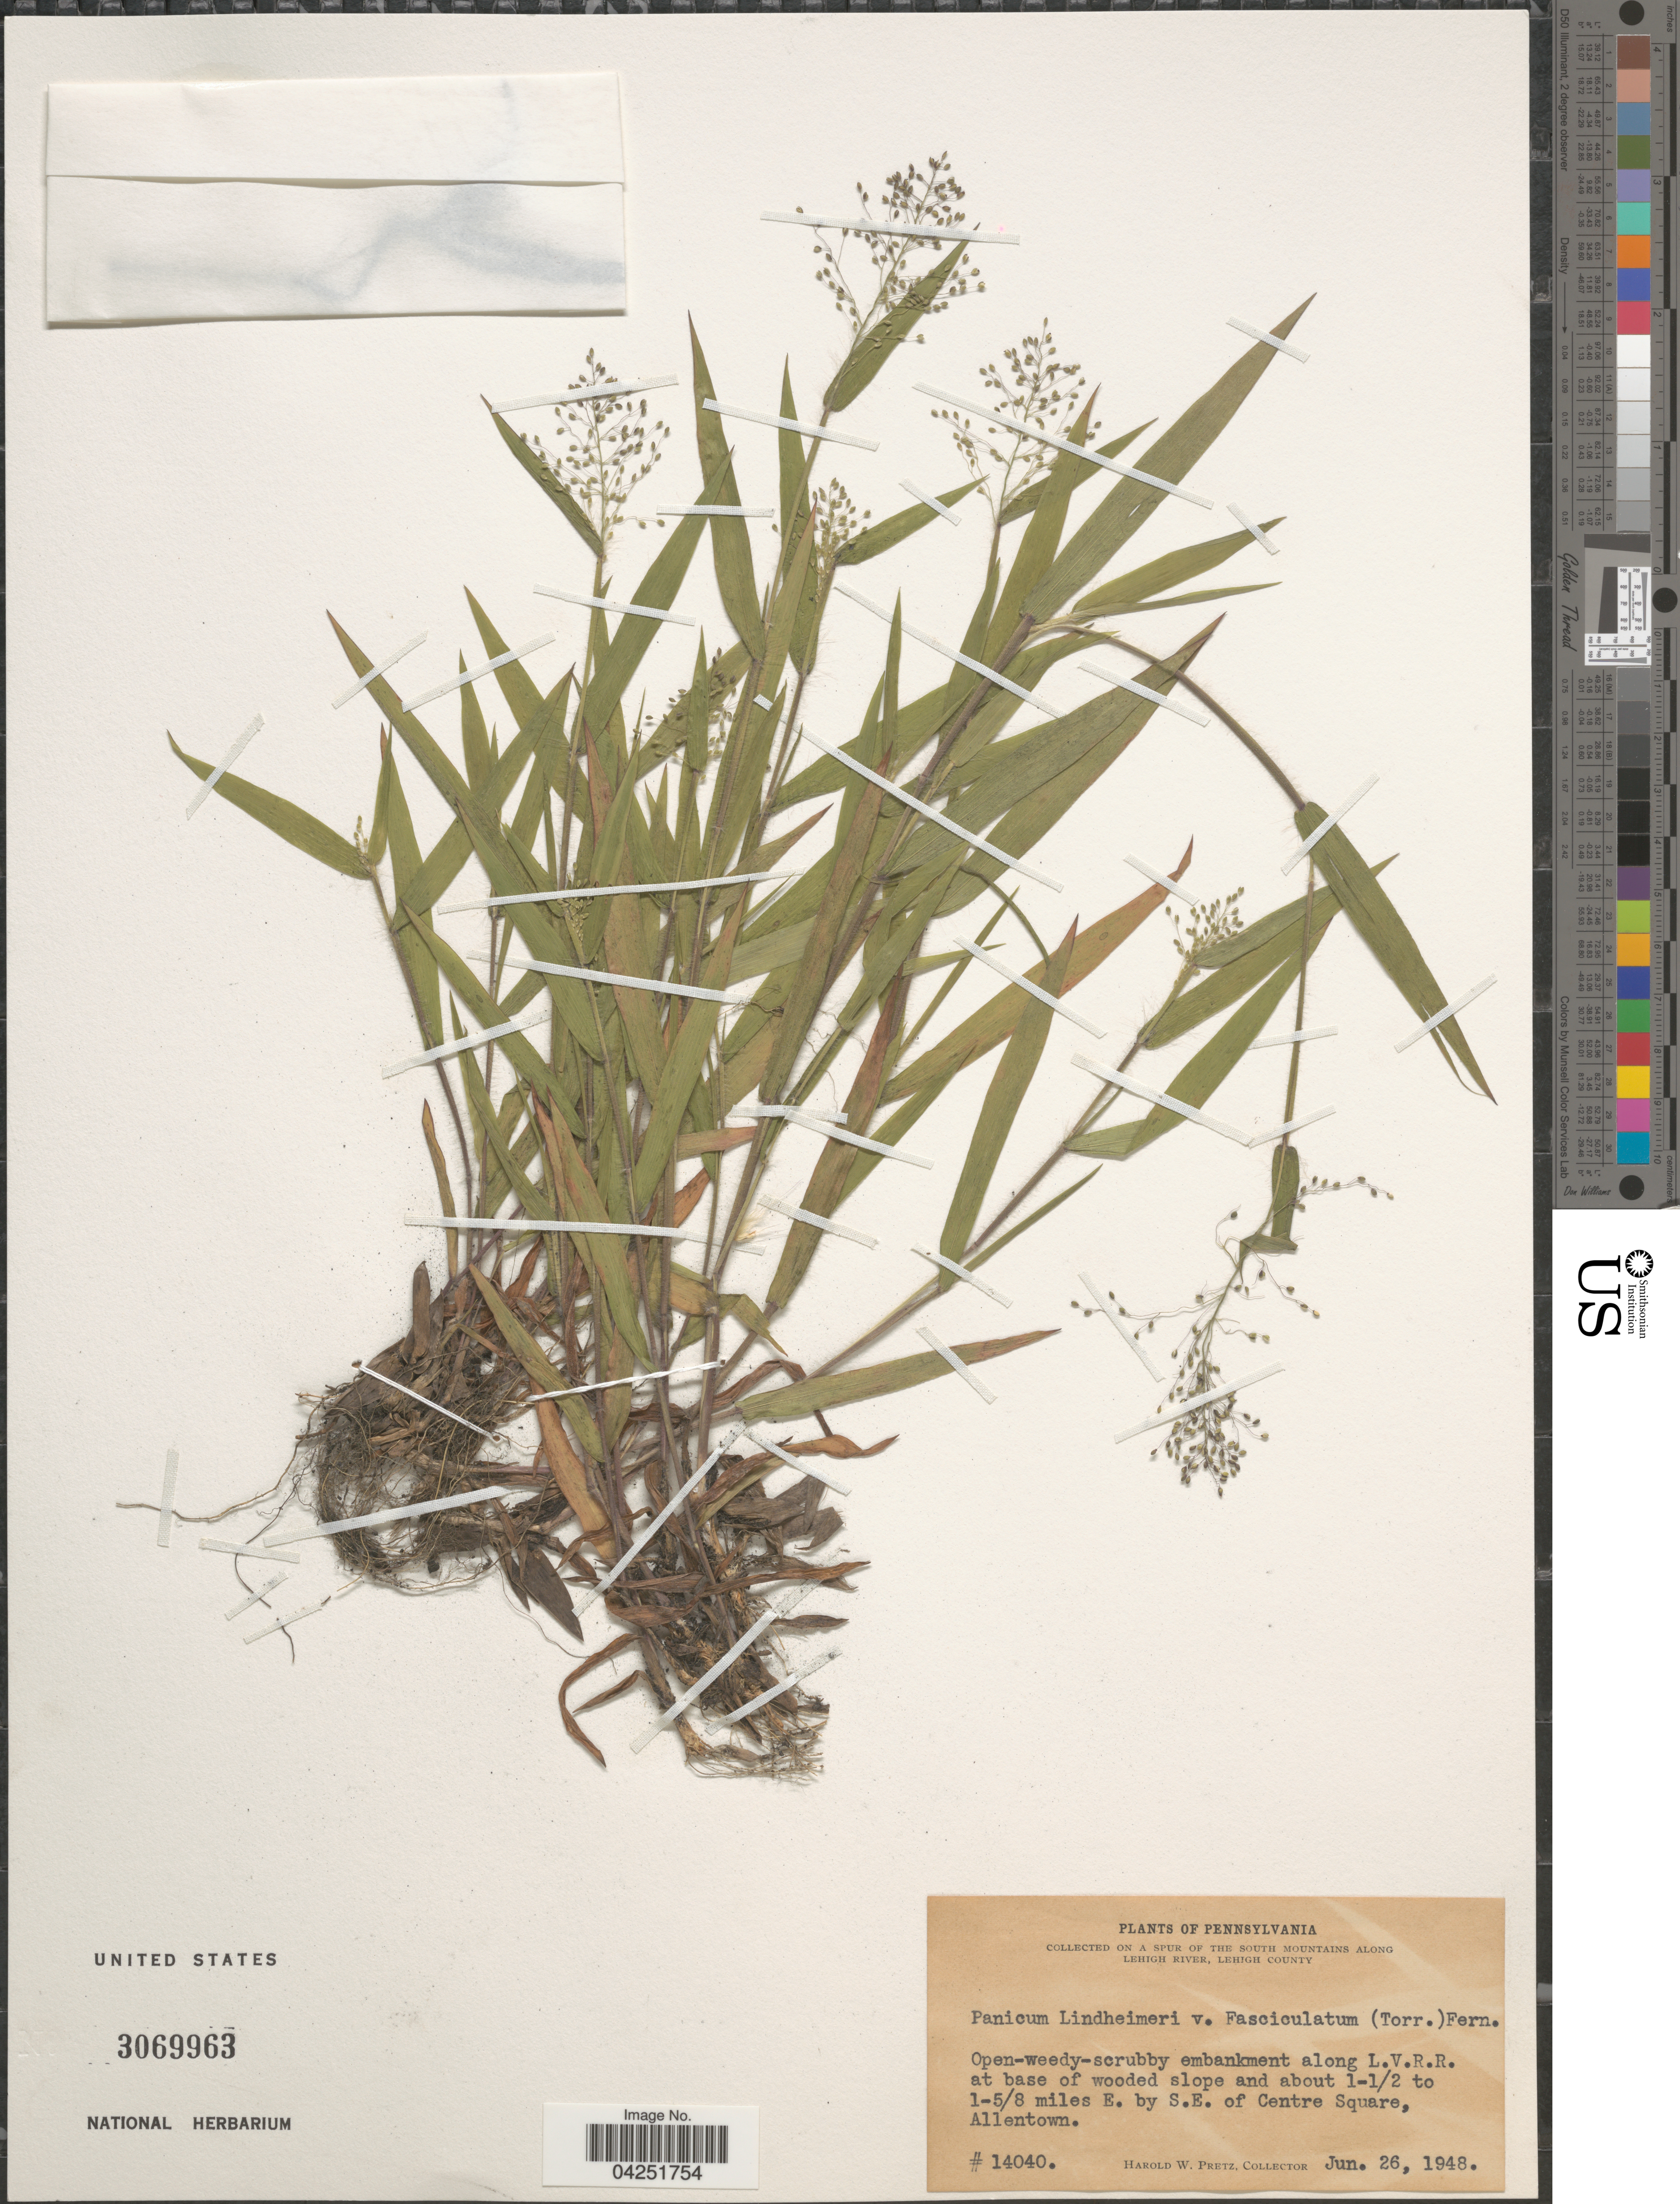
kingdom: Plantae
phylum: Tracheophyta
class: Liliopsida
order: Poales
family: Poaceae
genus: Dichanthelium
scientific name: Dichanthelium acuminatum var. fasciculatum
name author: (Torr.) Freckmann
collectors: H. W. Pretz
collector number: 14040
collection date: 1948-06-26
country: United States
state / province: Pennsylvania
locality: On a spur of the south mountains along Lehigh River, Lehigh County. Open-weedy-scrubby embankment along L. V. R. R. at base of wooded slope and about 1-1/2 to 1-5/8 miles E. by S. E. of Centre Square, Allentown.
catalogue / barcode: US 3069963